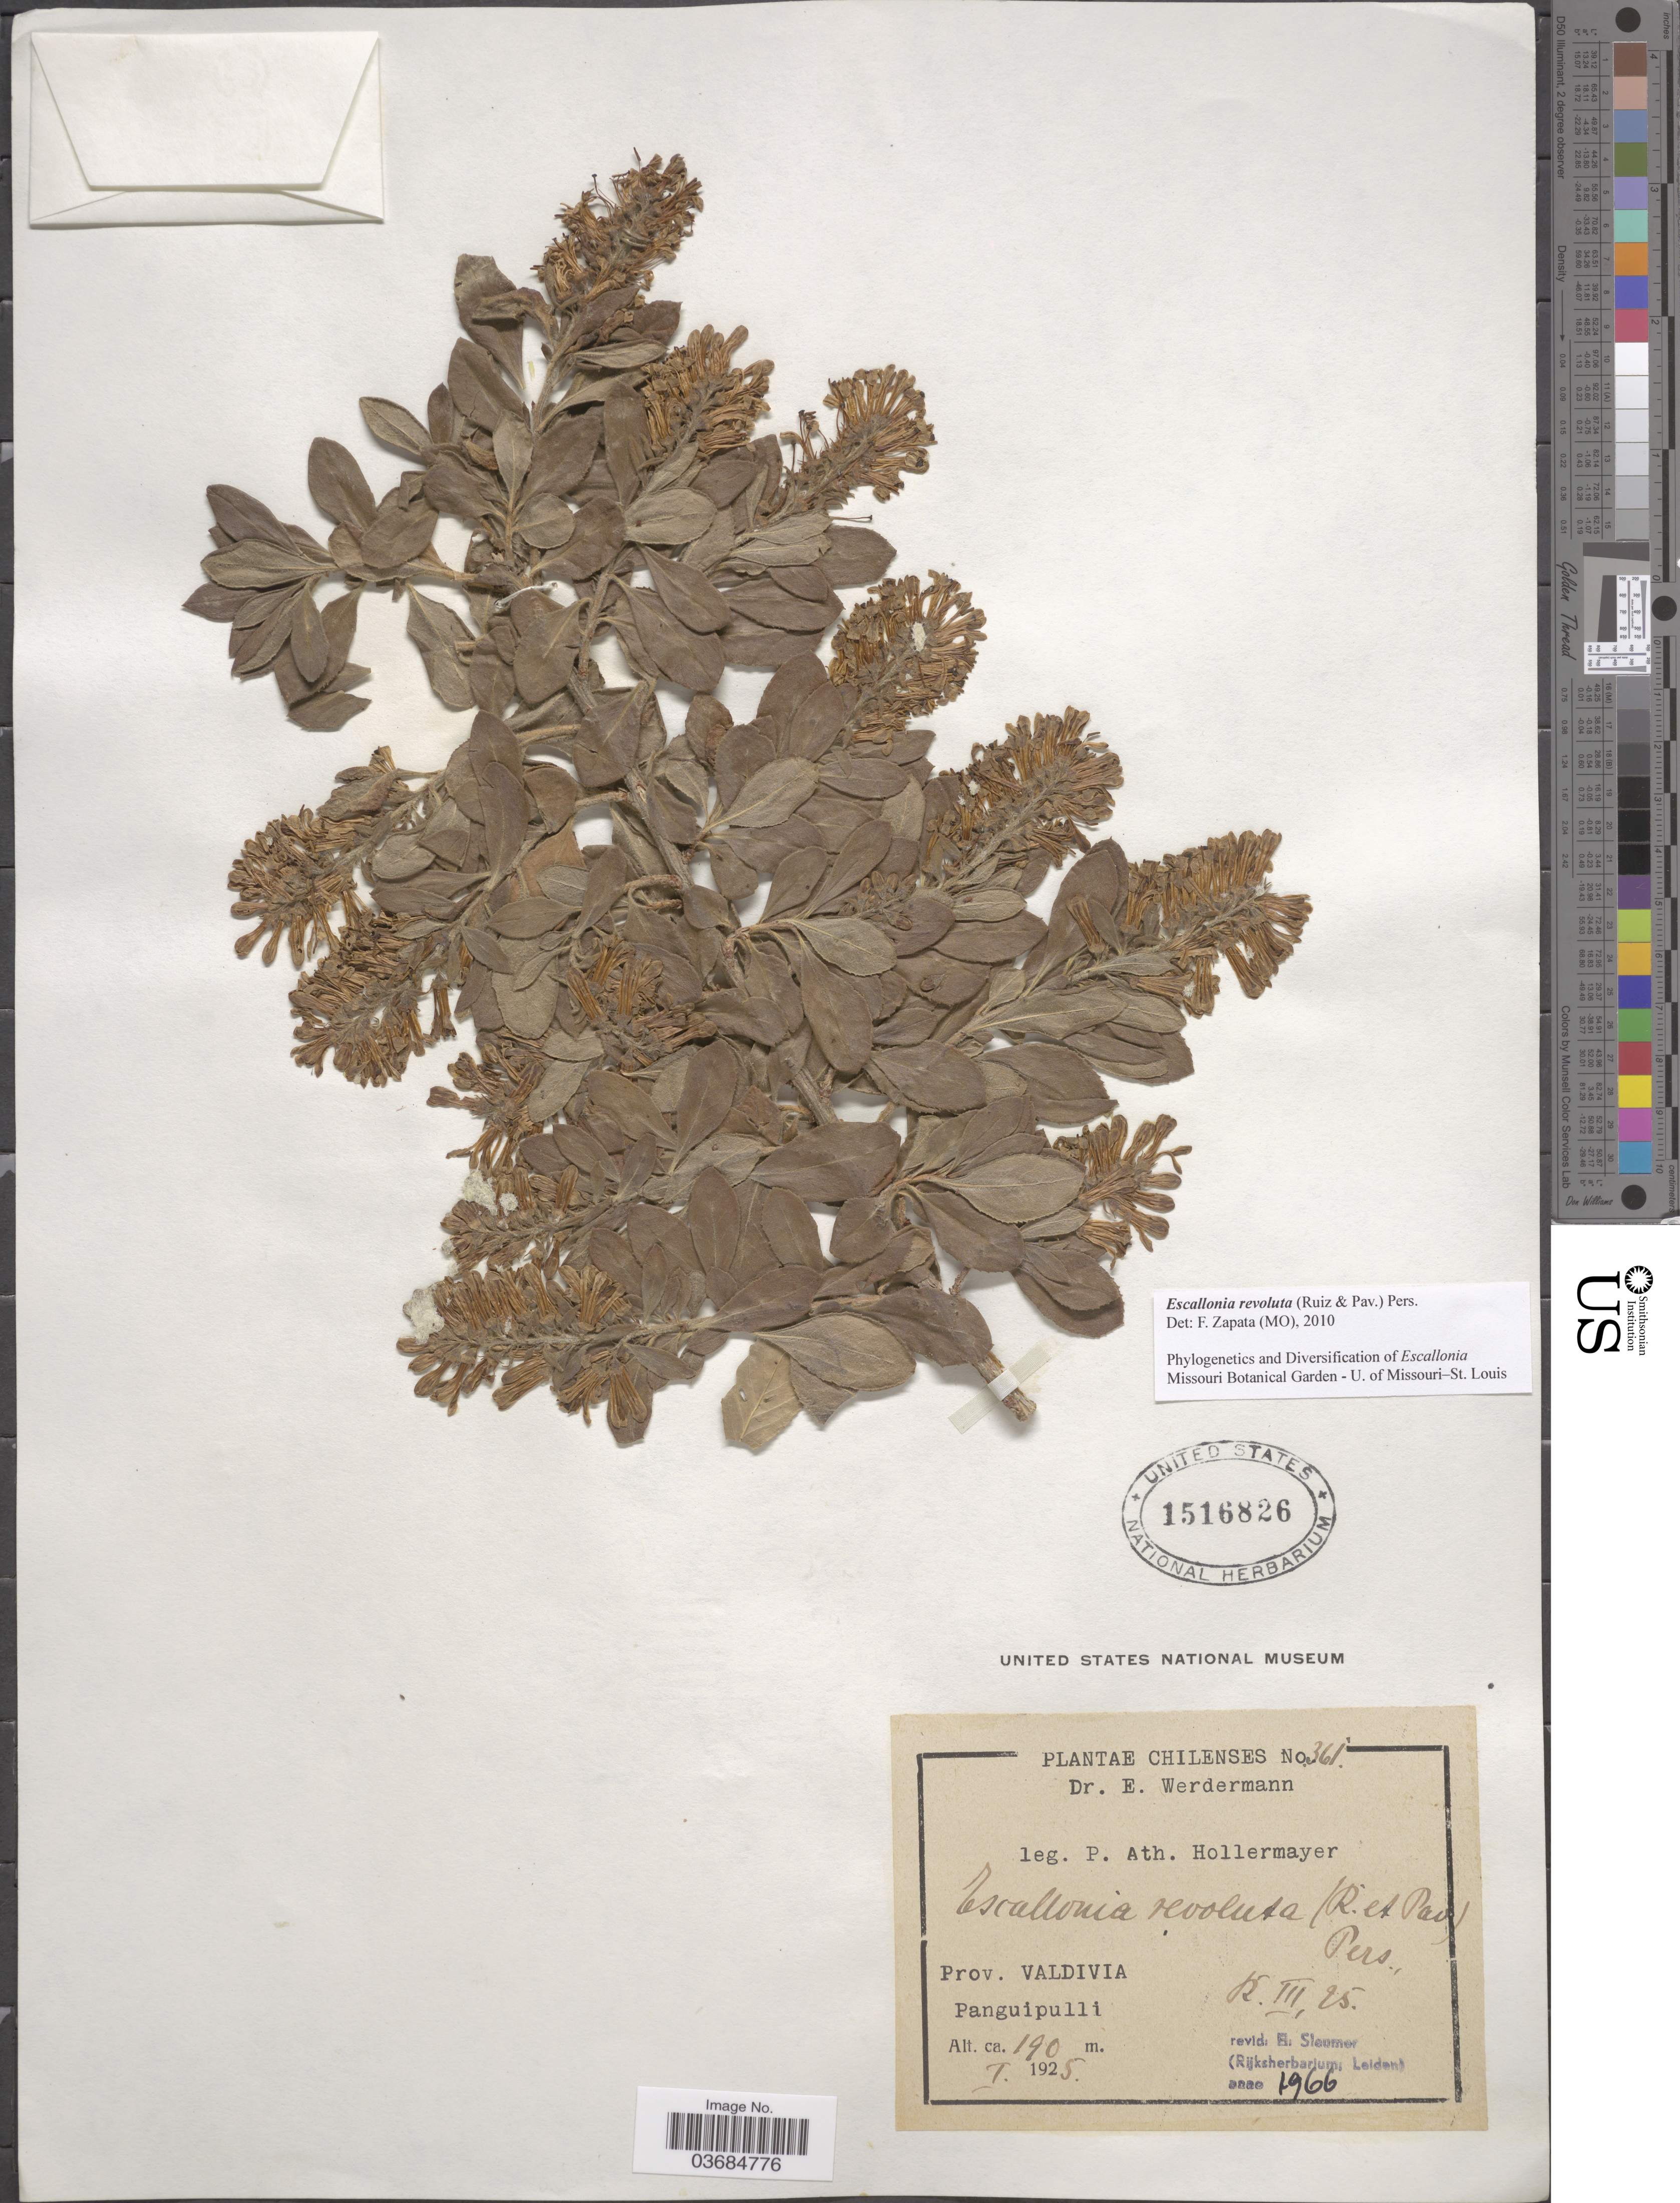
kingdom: Plantae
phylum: Tracheophyta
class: Magnoliopsida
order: Escalloniales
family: Escalloniaceae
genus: Escallonia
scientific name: Escallonia revoluta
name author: (Ruiz & Pav.) Pers.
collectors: P. Hollermayer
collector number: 361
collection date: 1925-01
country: Chile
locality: Prov. Valdivia. Panguipulli.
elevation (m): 190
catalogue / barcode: US 1516826